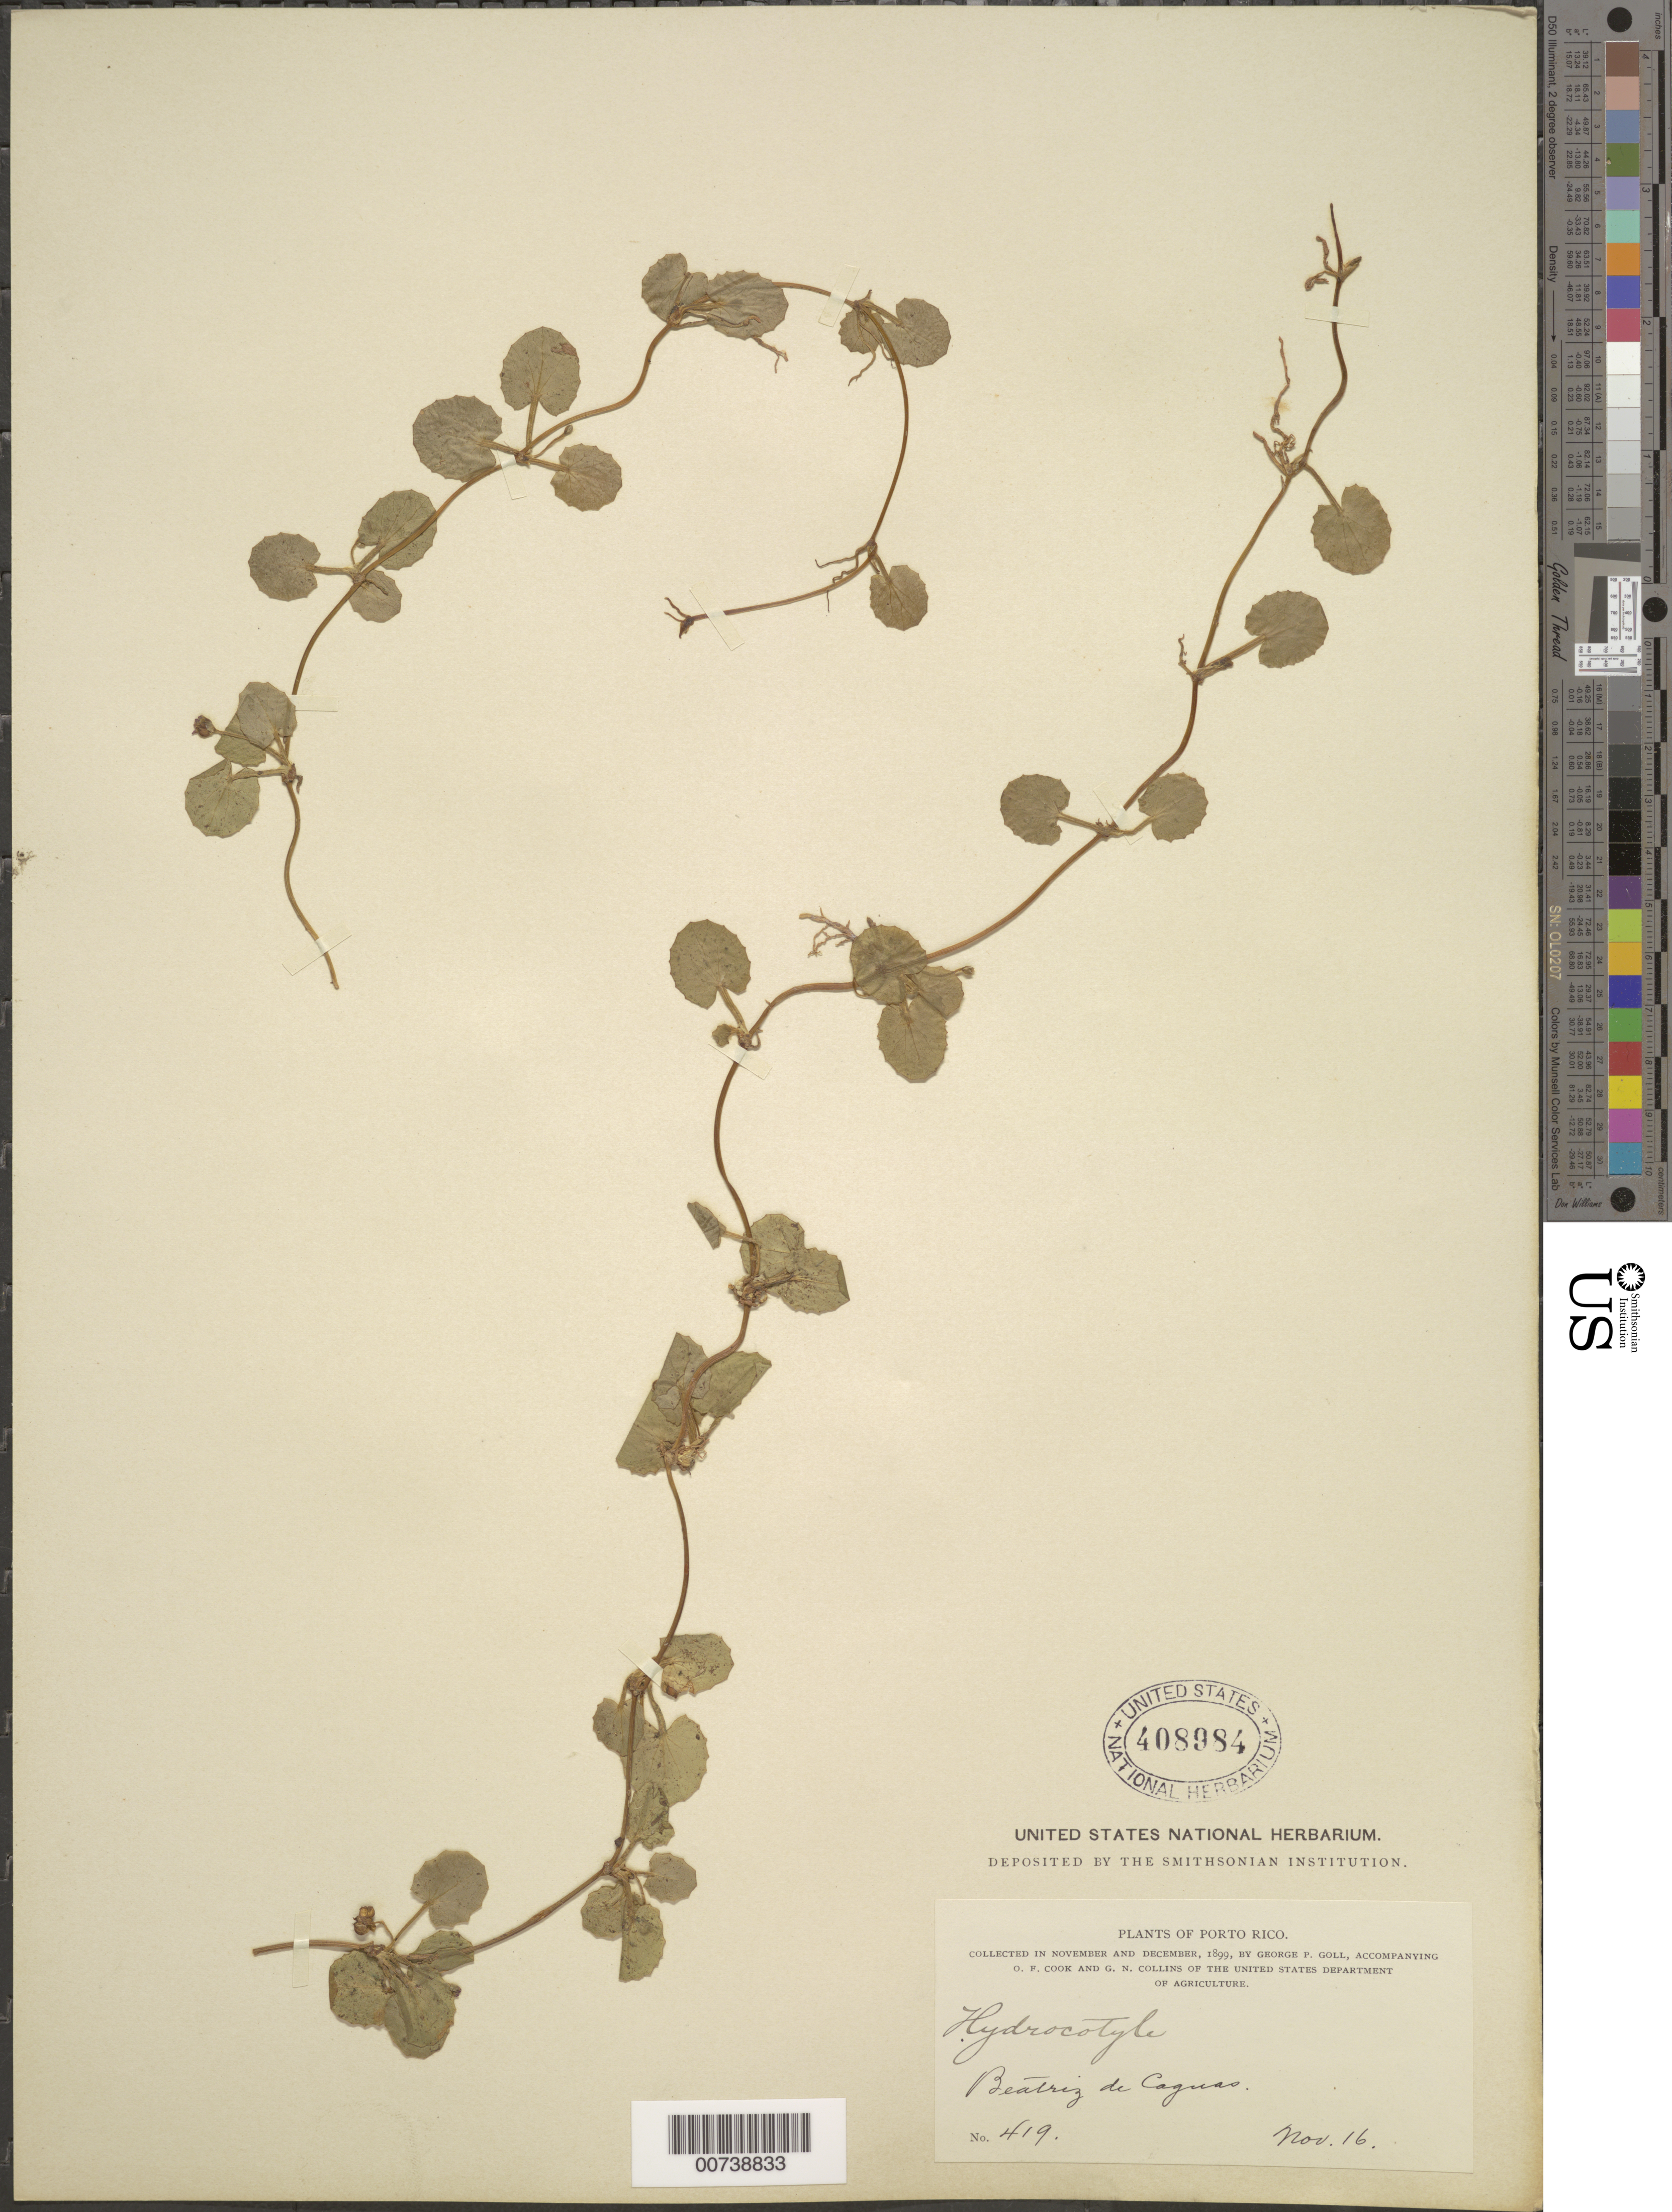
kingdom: Plantae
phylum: Tracheophyta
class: Magnoliopsida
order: Apiales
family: Apiaceae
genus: Centella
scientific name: Centella asiatica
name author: (L.) Urb.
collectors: G. Goll, O. F. Cook & G. N. Collins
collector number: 419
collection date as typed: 16 Nov 1899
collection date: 1899-11-16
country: Puerto Rico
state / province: Caguas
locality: Beatriz de Caguas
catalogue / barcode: US 408984